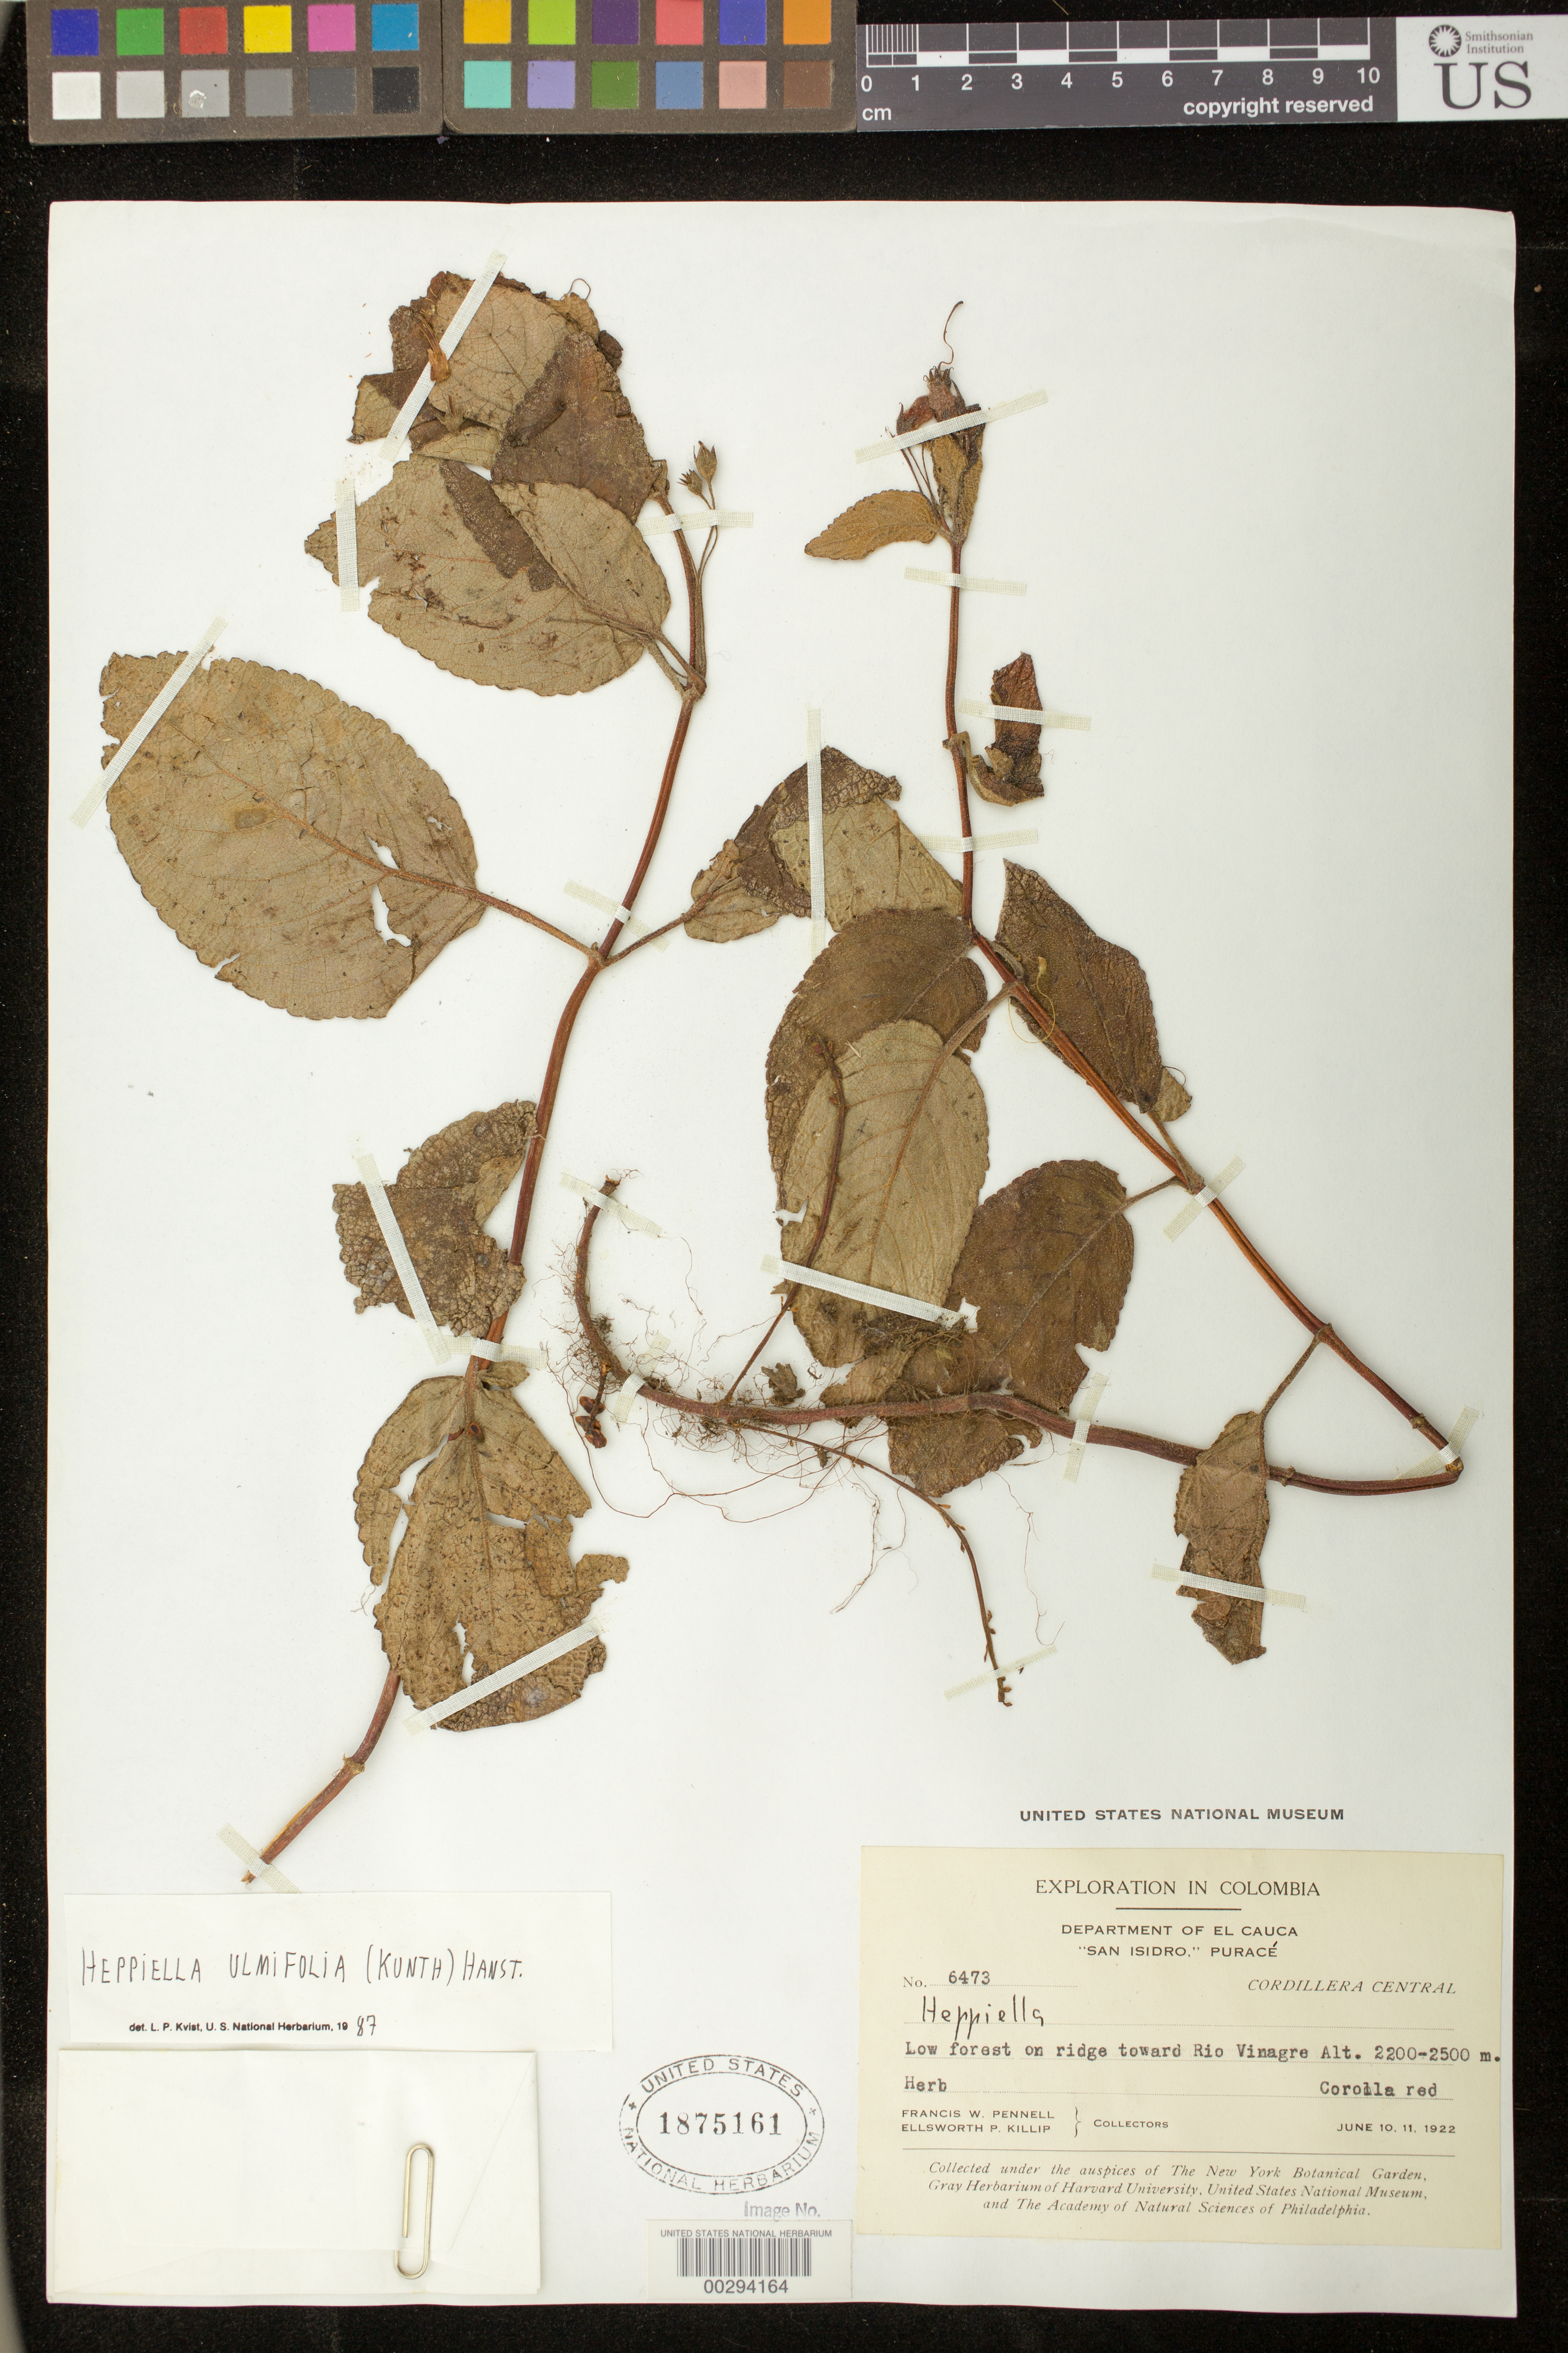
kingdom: Plantae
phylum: Tracheophyta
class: Magnoliopsida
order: Lamiales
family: Gesneriaceae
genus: Heppiella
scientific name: Heppiella ulmifolia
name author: (Kunth) Hanst.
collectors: F. W. Pennell & E. P. Killip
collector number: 6473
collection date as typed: Jun 1922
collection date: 1922-06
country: Colombia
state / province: Cauca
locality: San Isidro,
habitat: Low forest on ridge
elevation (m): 2200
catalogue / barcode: US 1875161